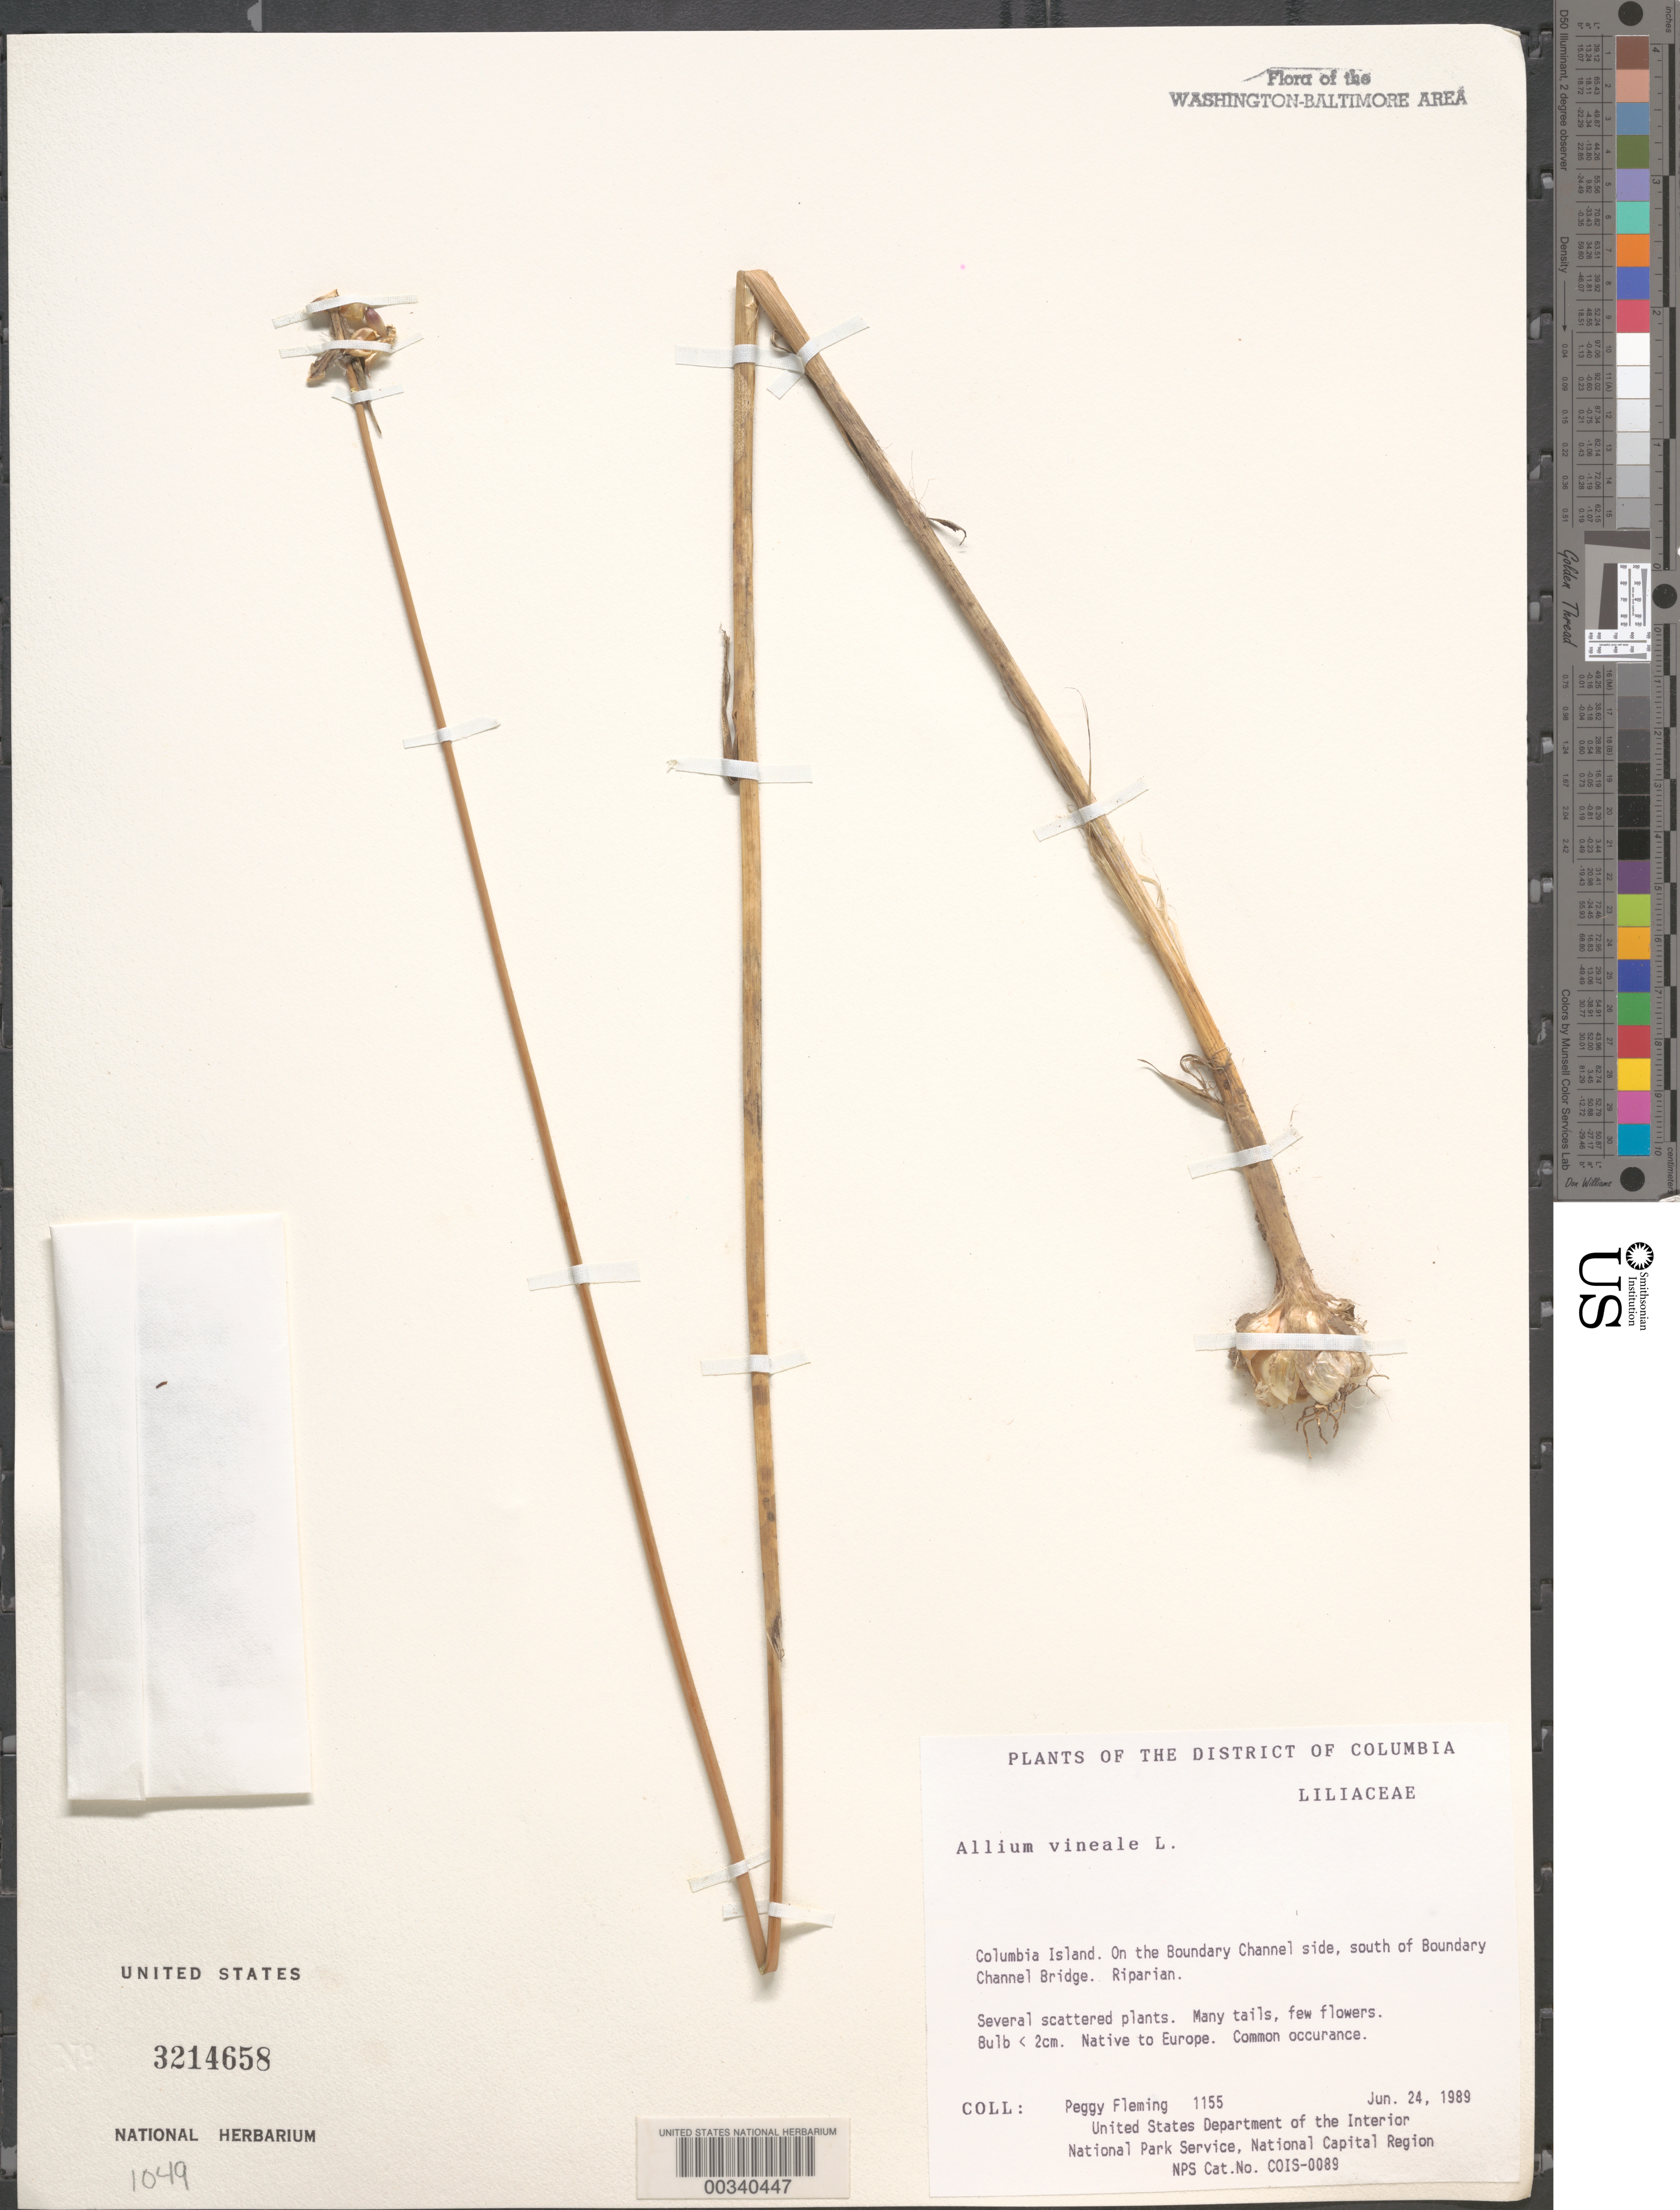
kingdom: Plantae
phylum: Tracheophyta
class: Liliopsida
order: Asparagales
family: Amaryllidaceae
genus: Allium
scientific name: Allium vineale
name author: L.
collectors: P. Fleming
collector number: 1155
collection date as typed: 24 Jun 1989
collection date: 1989-06-24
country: United States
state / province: District of Columbia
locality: Columbia Island, on Boundary Channel side, S of Boundary Channel Bridge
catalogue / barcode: US 3214658